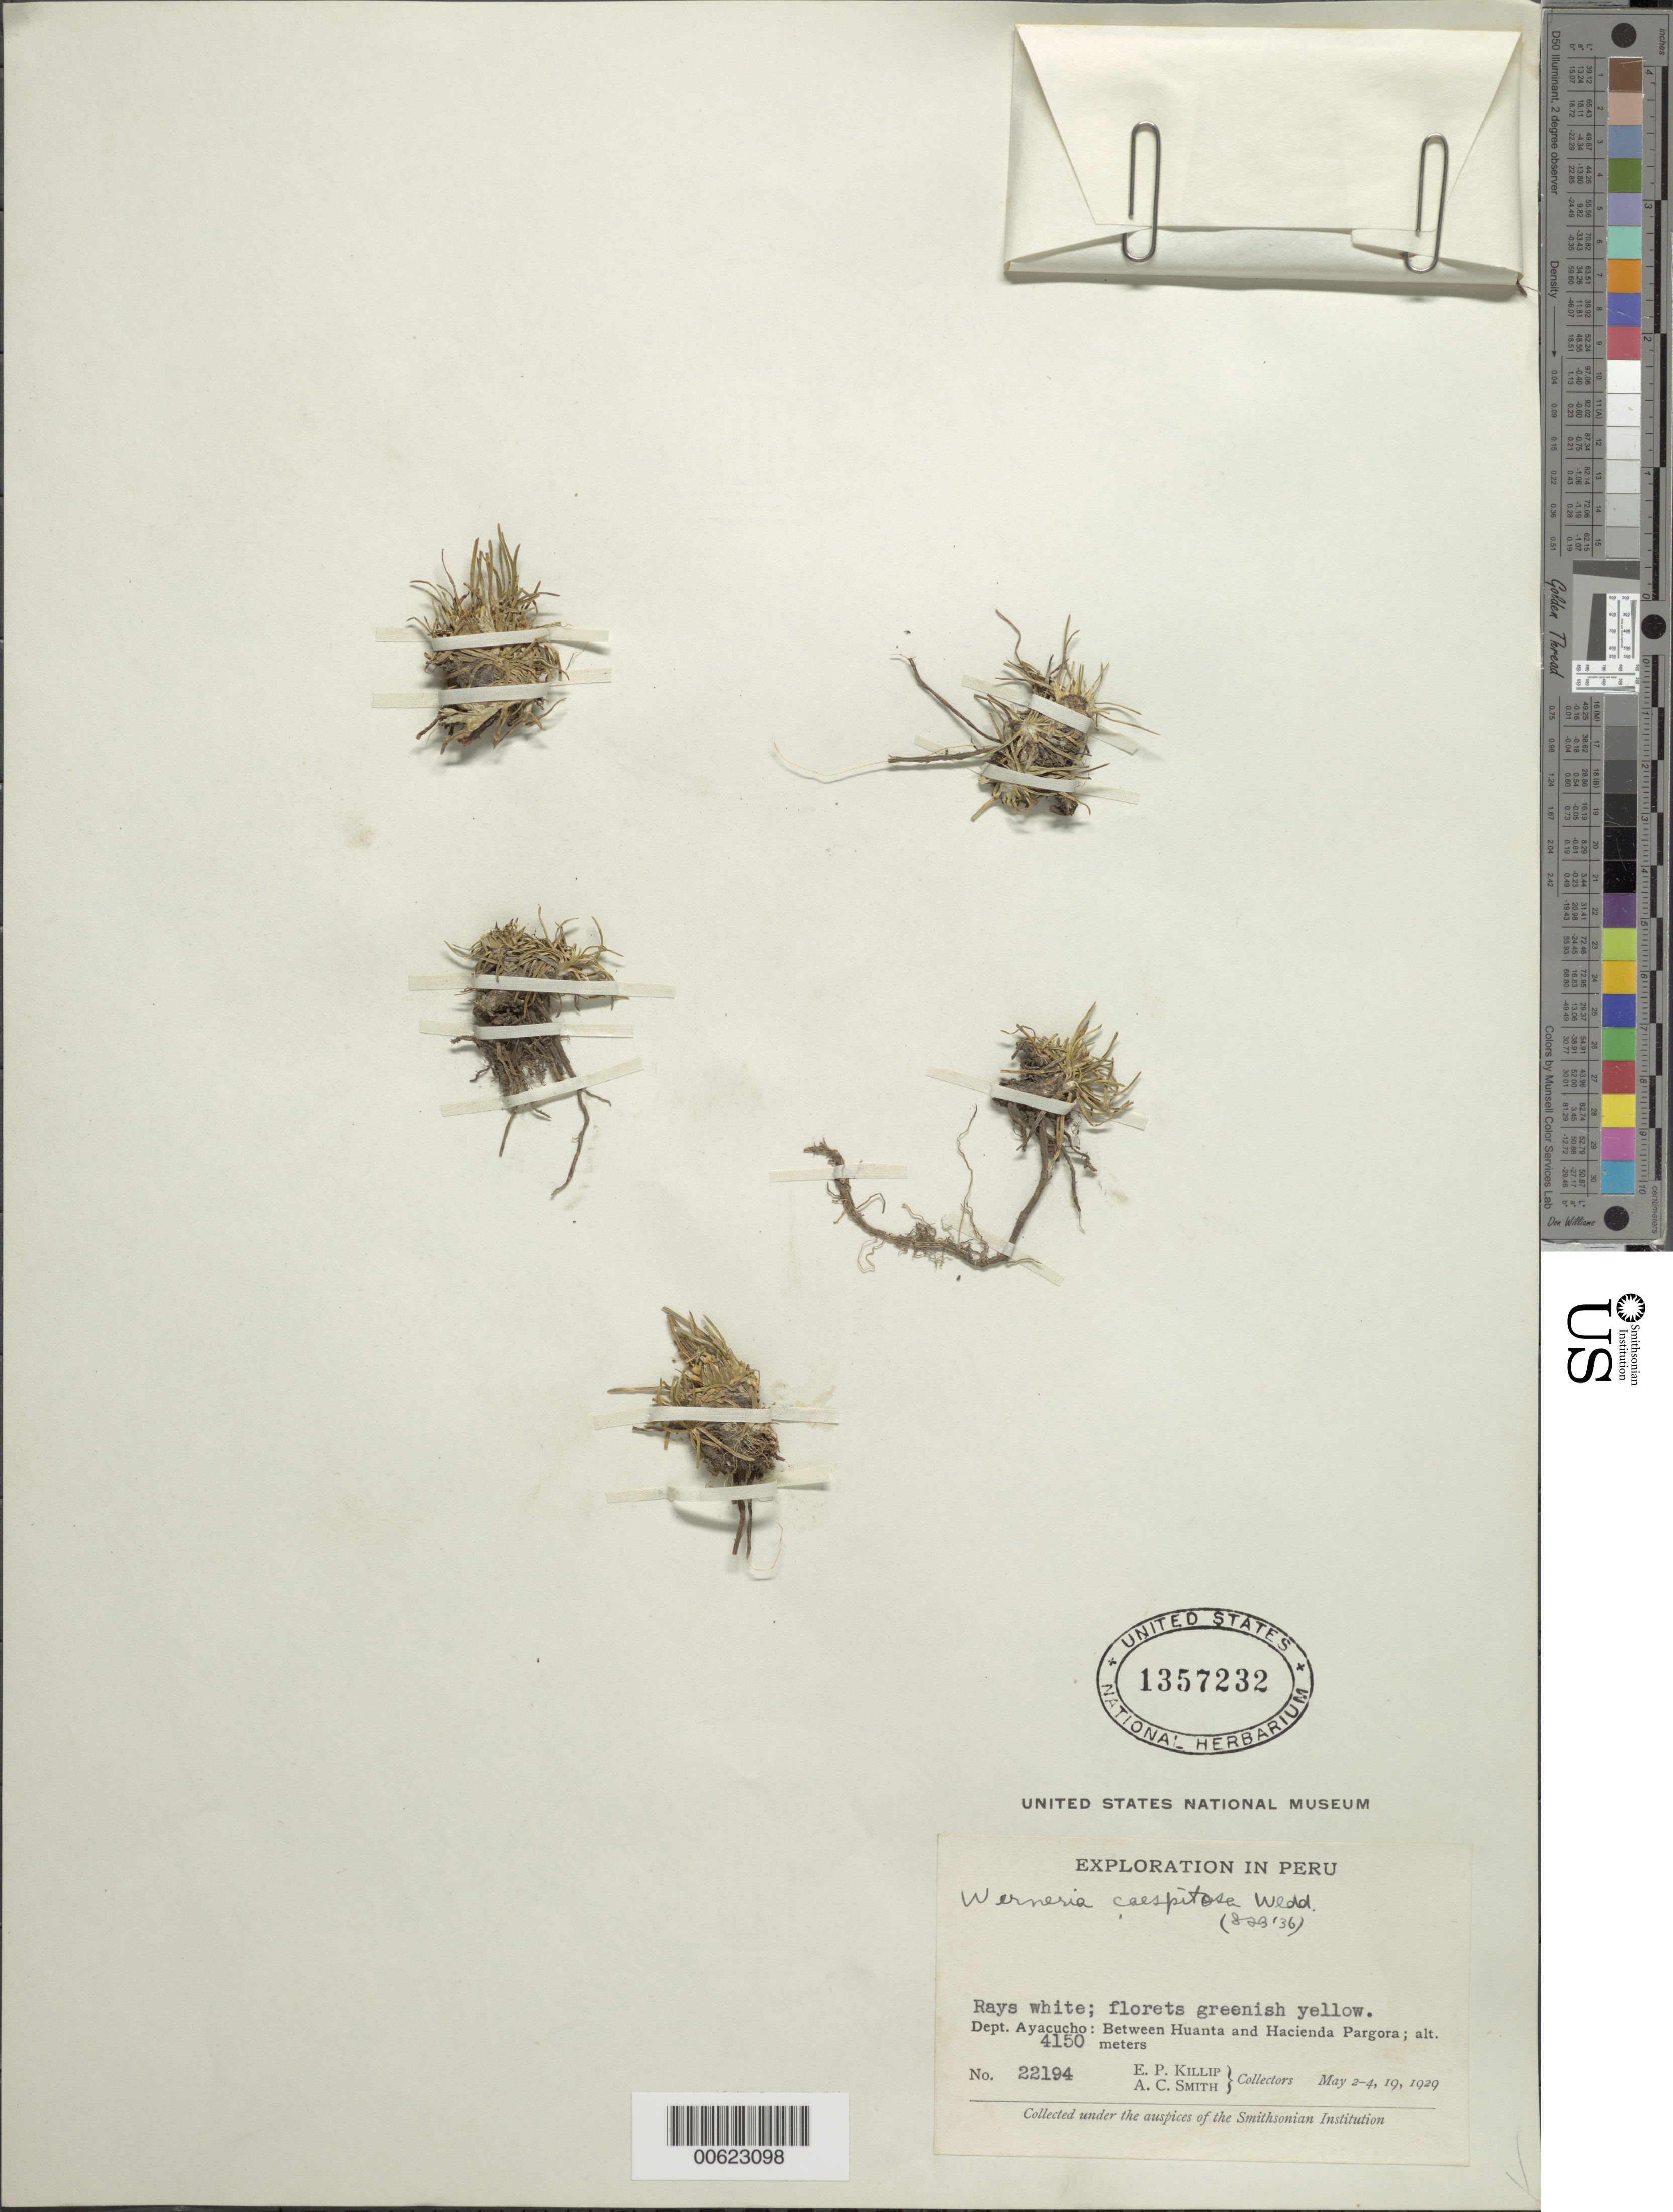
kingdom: Plantae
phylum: Tracheophyta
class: Magnoliopsida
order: Asterales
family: Asteraceae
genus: Werneria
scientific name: Werneria caespitosa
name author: Wedd.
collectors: E. P. Killip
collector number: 22194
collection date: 1929-05-02/1929-05-19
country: Peru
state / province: Ayacucho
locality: Ayacucho, between Huanta and Hacienda Pargora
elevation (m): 4150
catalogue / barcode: US 1357232